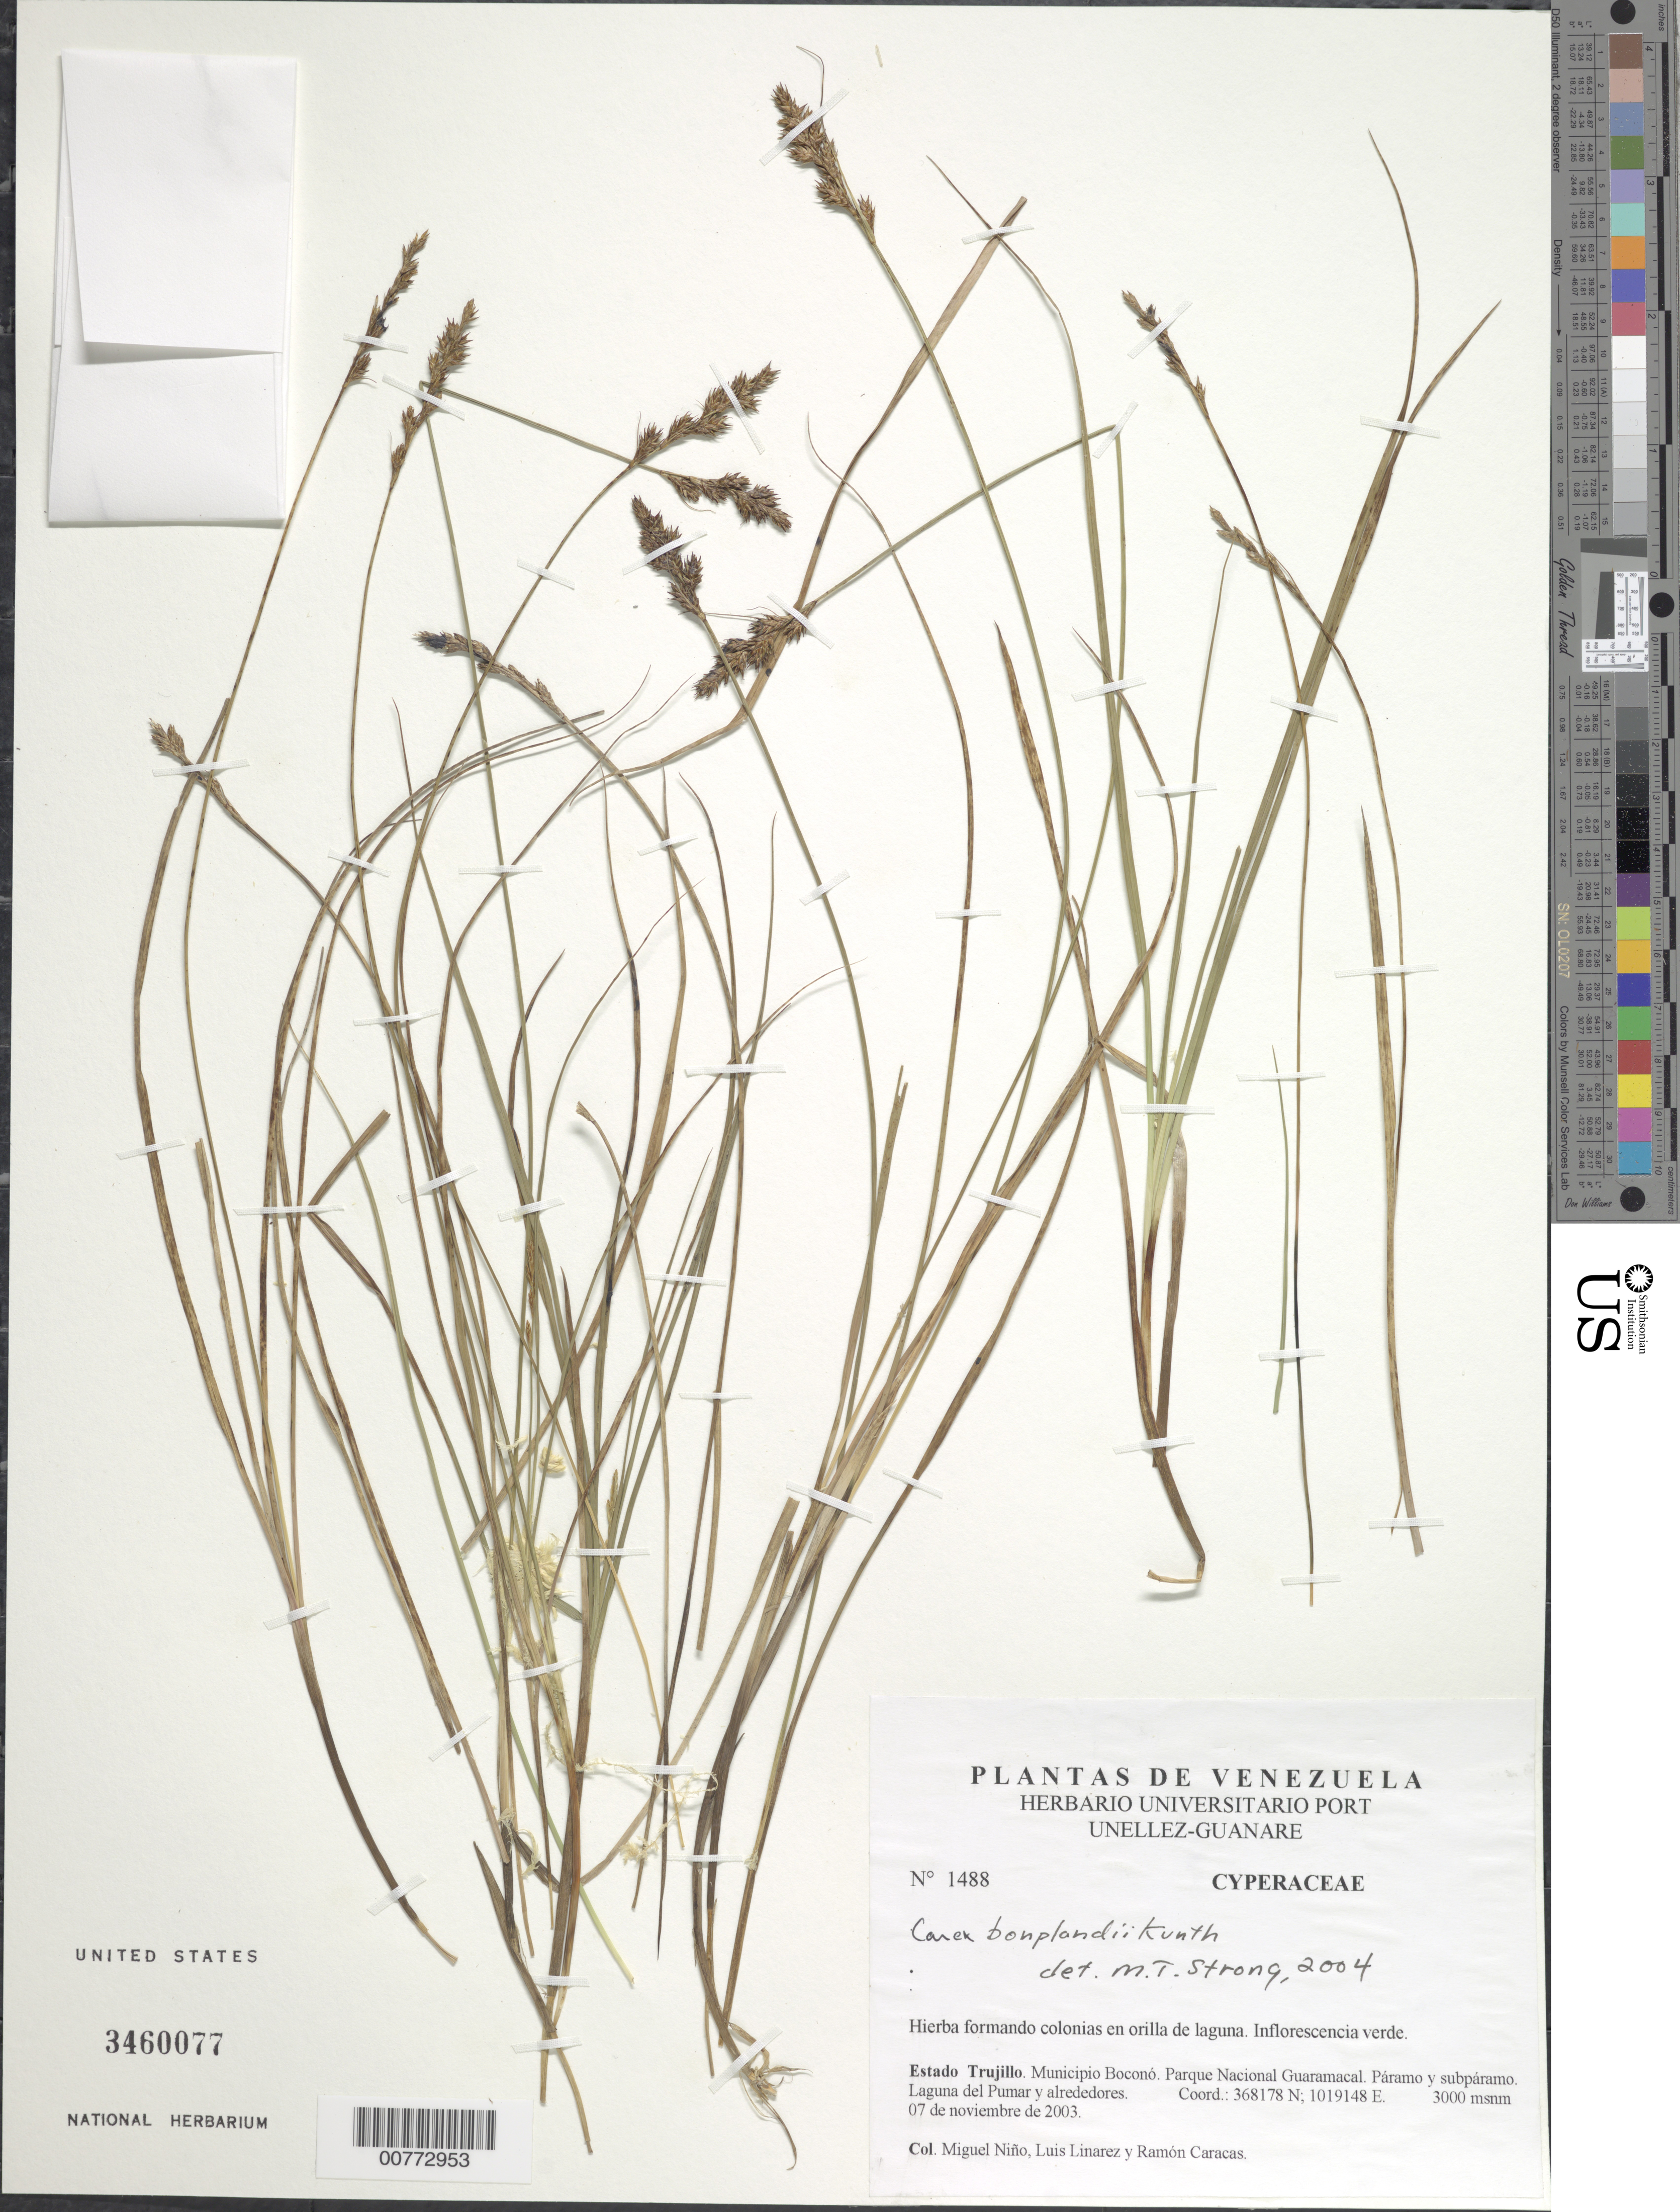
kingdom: Plantae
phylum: Tracheophyta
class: Liliopsida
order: Poales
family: Cyperaceae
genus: Carex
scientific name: Carex bonplandii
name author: Kunth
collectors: S. M. Niño, L. Linárez & R. Caracas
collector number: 1488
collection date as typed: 07 Nov 2003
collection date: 2003-11-07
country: Venezuela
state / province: Trujillo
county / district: Boconó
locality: Parque Nacional Guaramacal. Laguna del Pumar y alrededores.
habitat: Páramo y subpáramo.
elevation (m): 3000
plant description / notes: PORT, US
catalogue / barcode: US 3460077